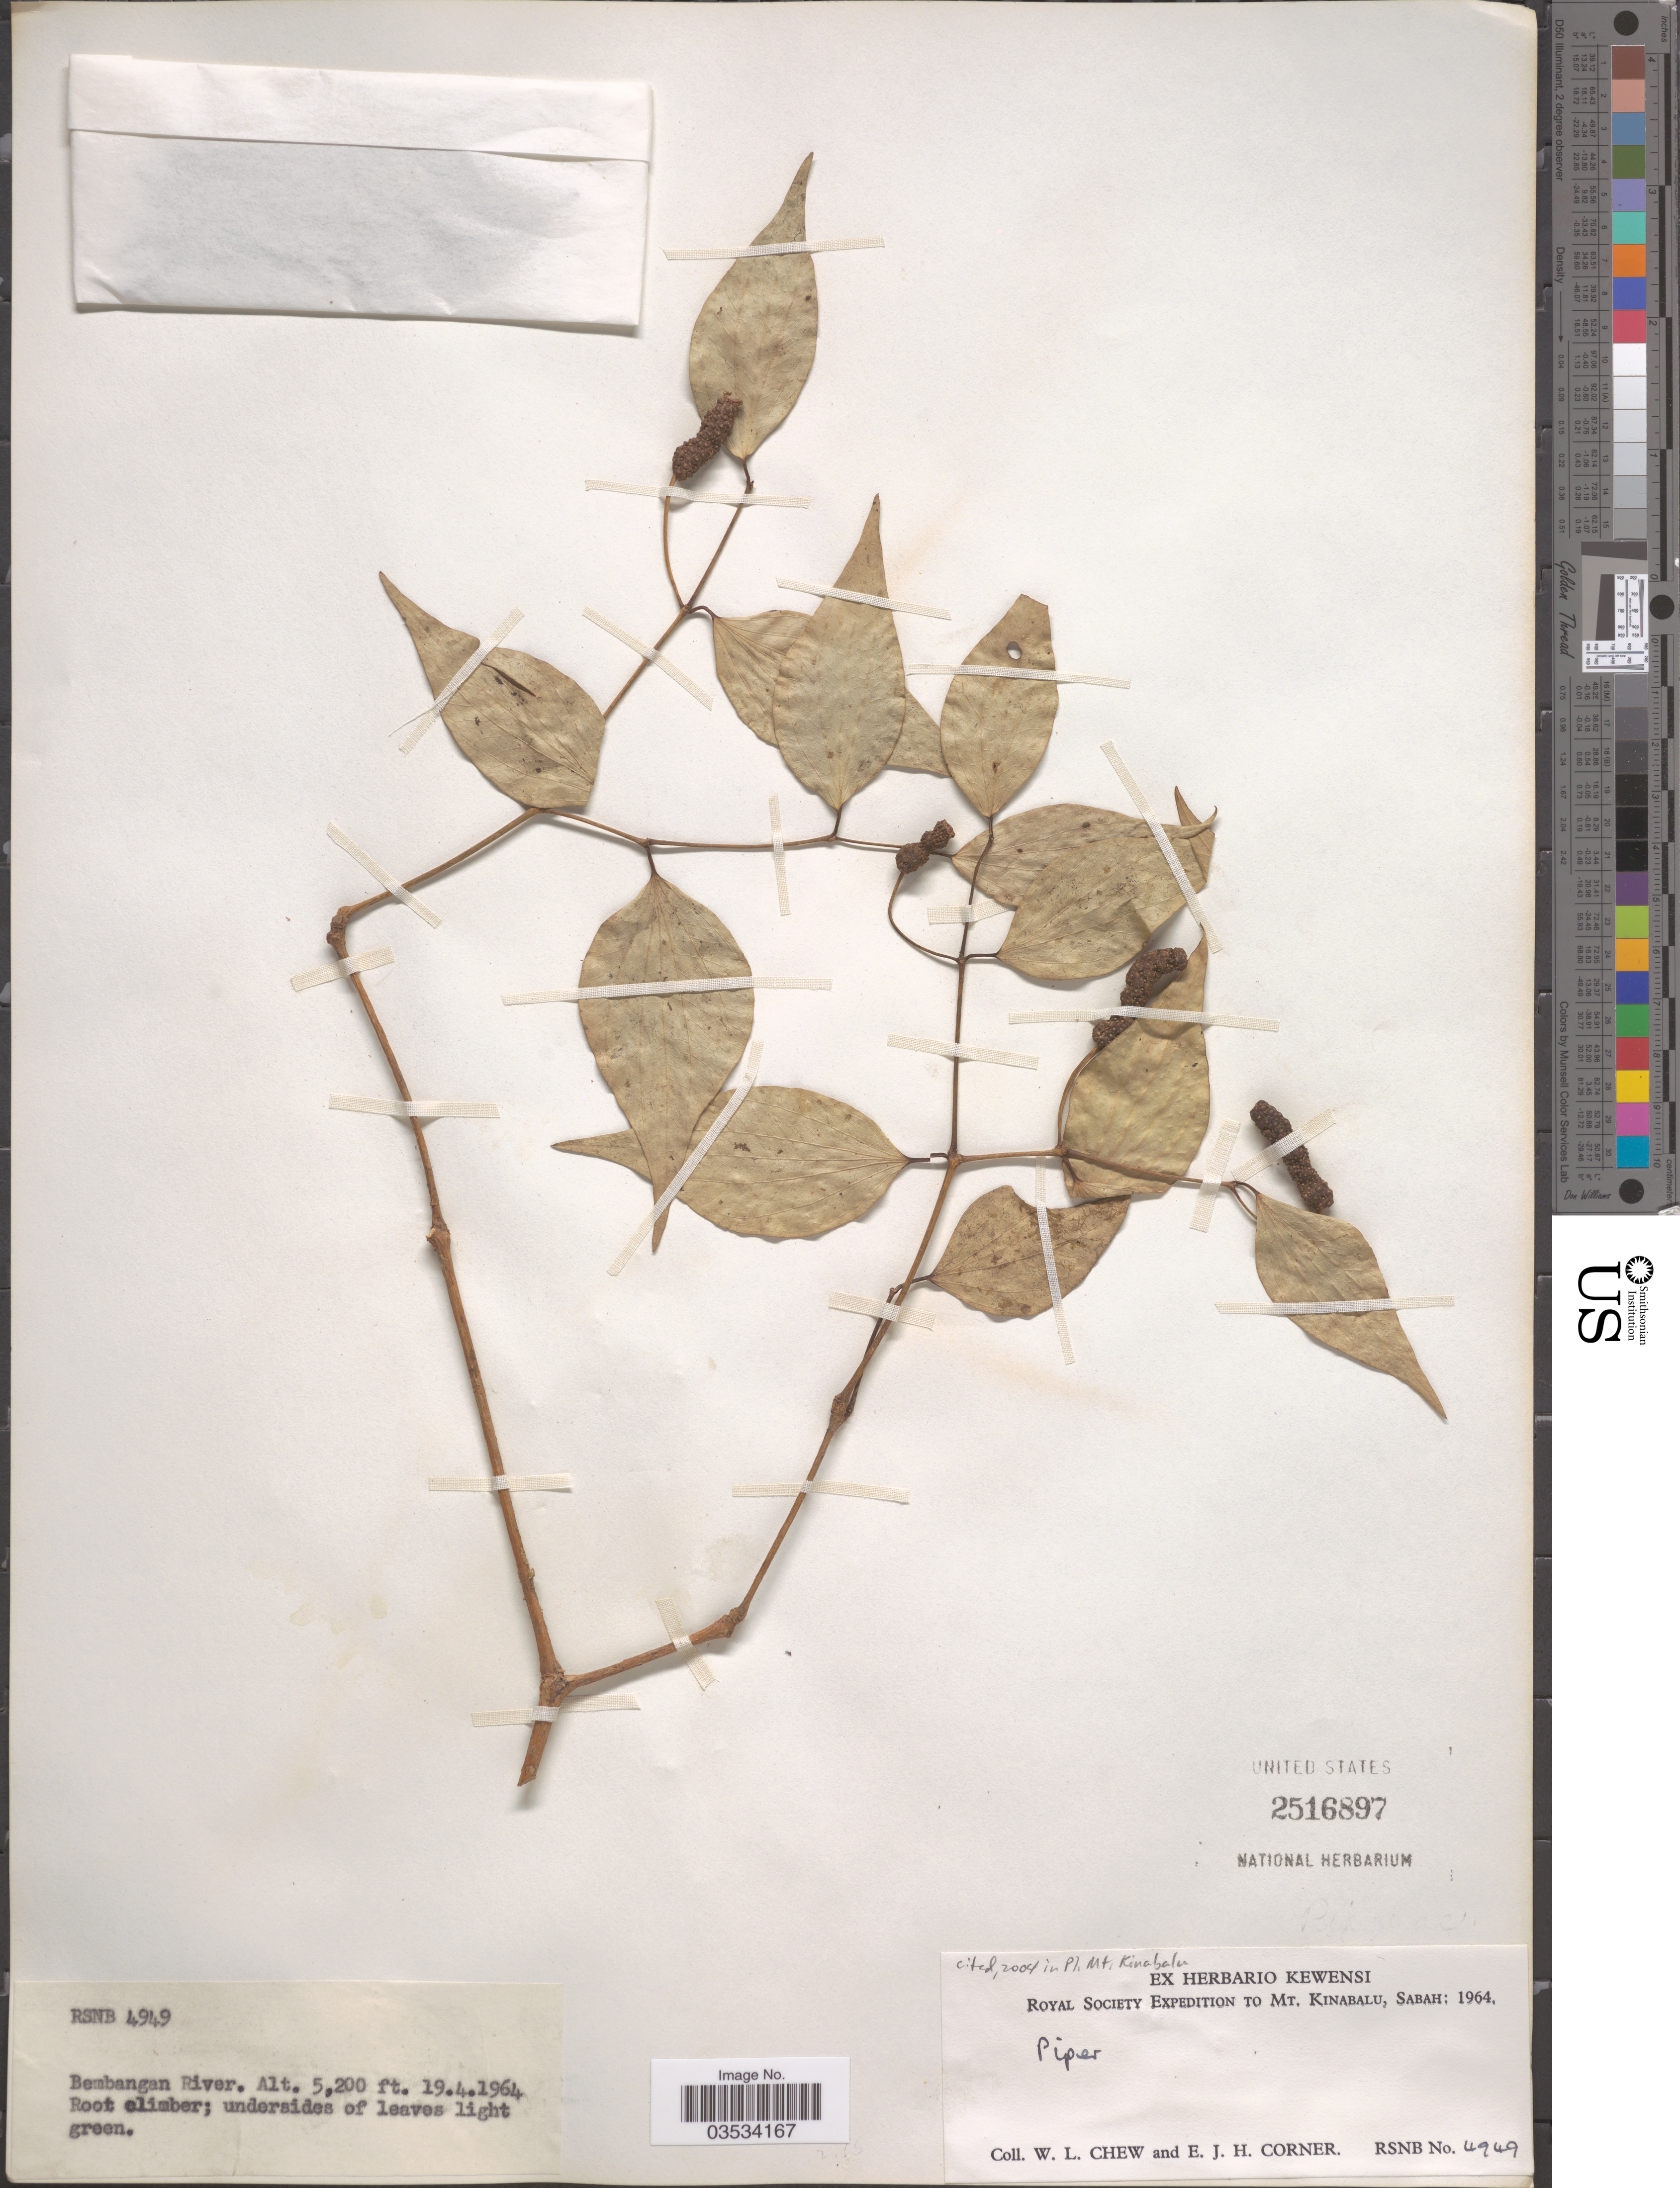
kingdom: Plantae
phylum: Tracheophyta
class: Magnoliopsida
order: Piperales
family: Piperaceae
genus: Piper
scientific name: Piper sp.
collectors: W. Chew & E. Corner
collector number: RSNB4949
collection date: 1964-04-19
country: Malaysia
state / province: Sabah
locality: Bembangan River. Mt. Kinabalu.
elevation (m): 1585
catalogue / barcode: US 2516897